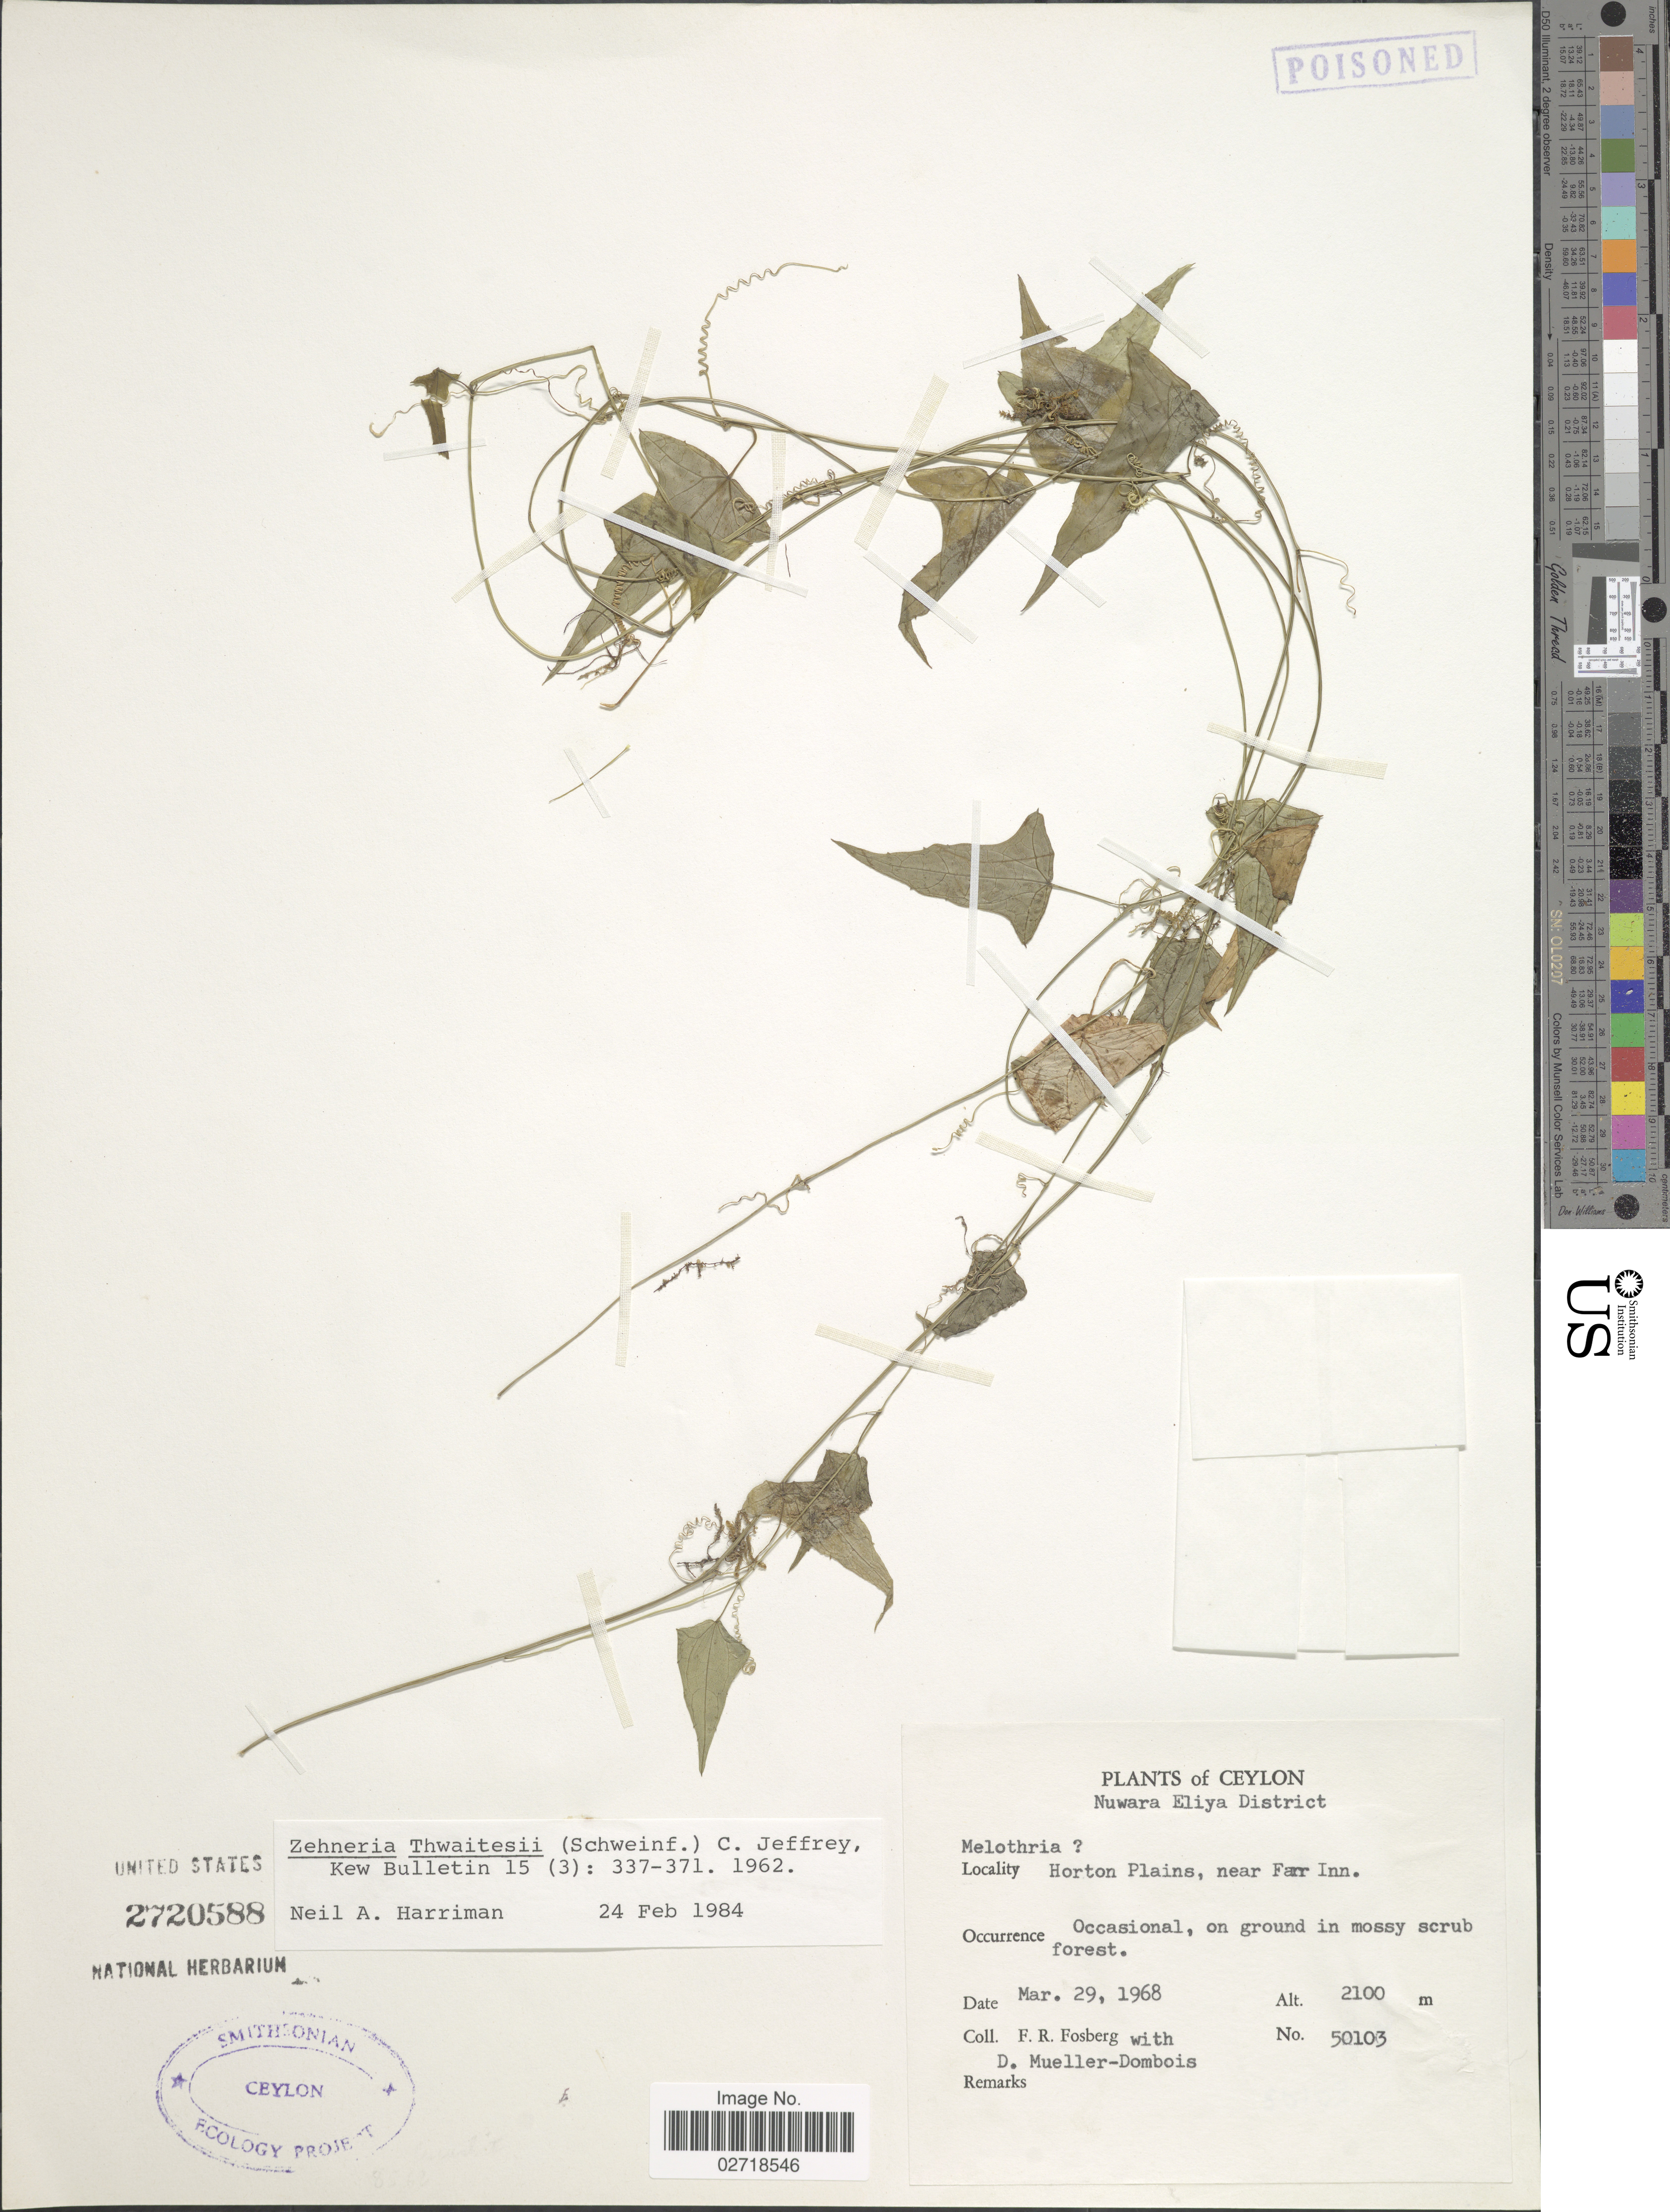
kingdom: Plantae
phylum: Tracheophyta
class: Magnoliopsida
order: Cucurbitales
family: Cucurbitaceae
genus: Zehneria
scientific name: Zehneria thwaitesii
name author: (Schweinf.) C. Jeffrey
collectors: F. R. Fosberg & D. Mueller-Dombois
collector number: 50103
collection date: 1968-03-29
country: Sri Lanka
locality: Ceylon, Nuwara Eliya District, Horton Plains, near Farr Inn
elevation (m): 2100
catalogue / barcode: US 2720588